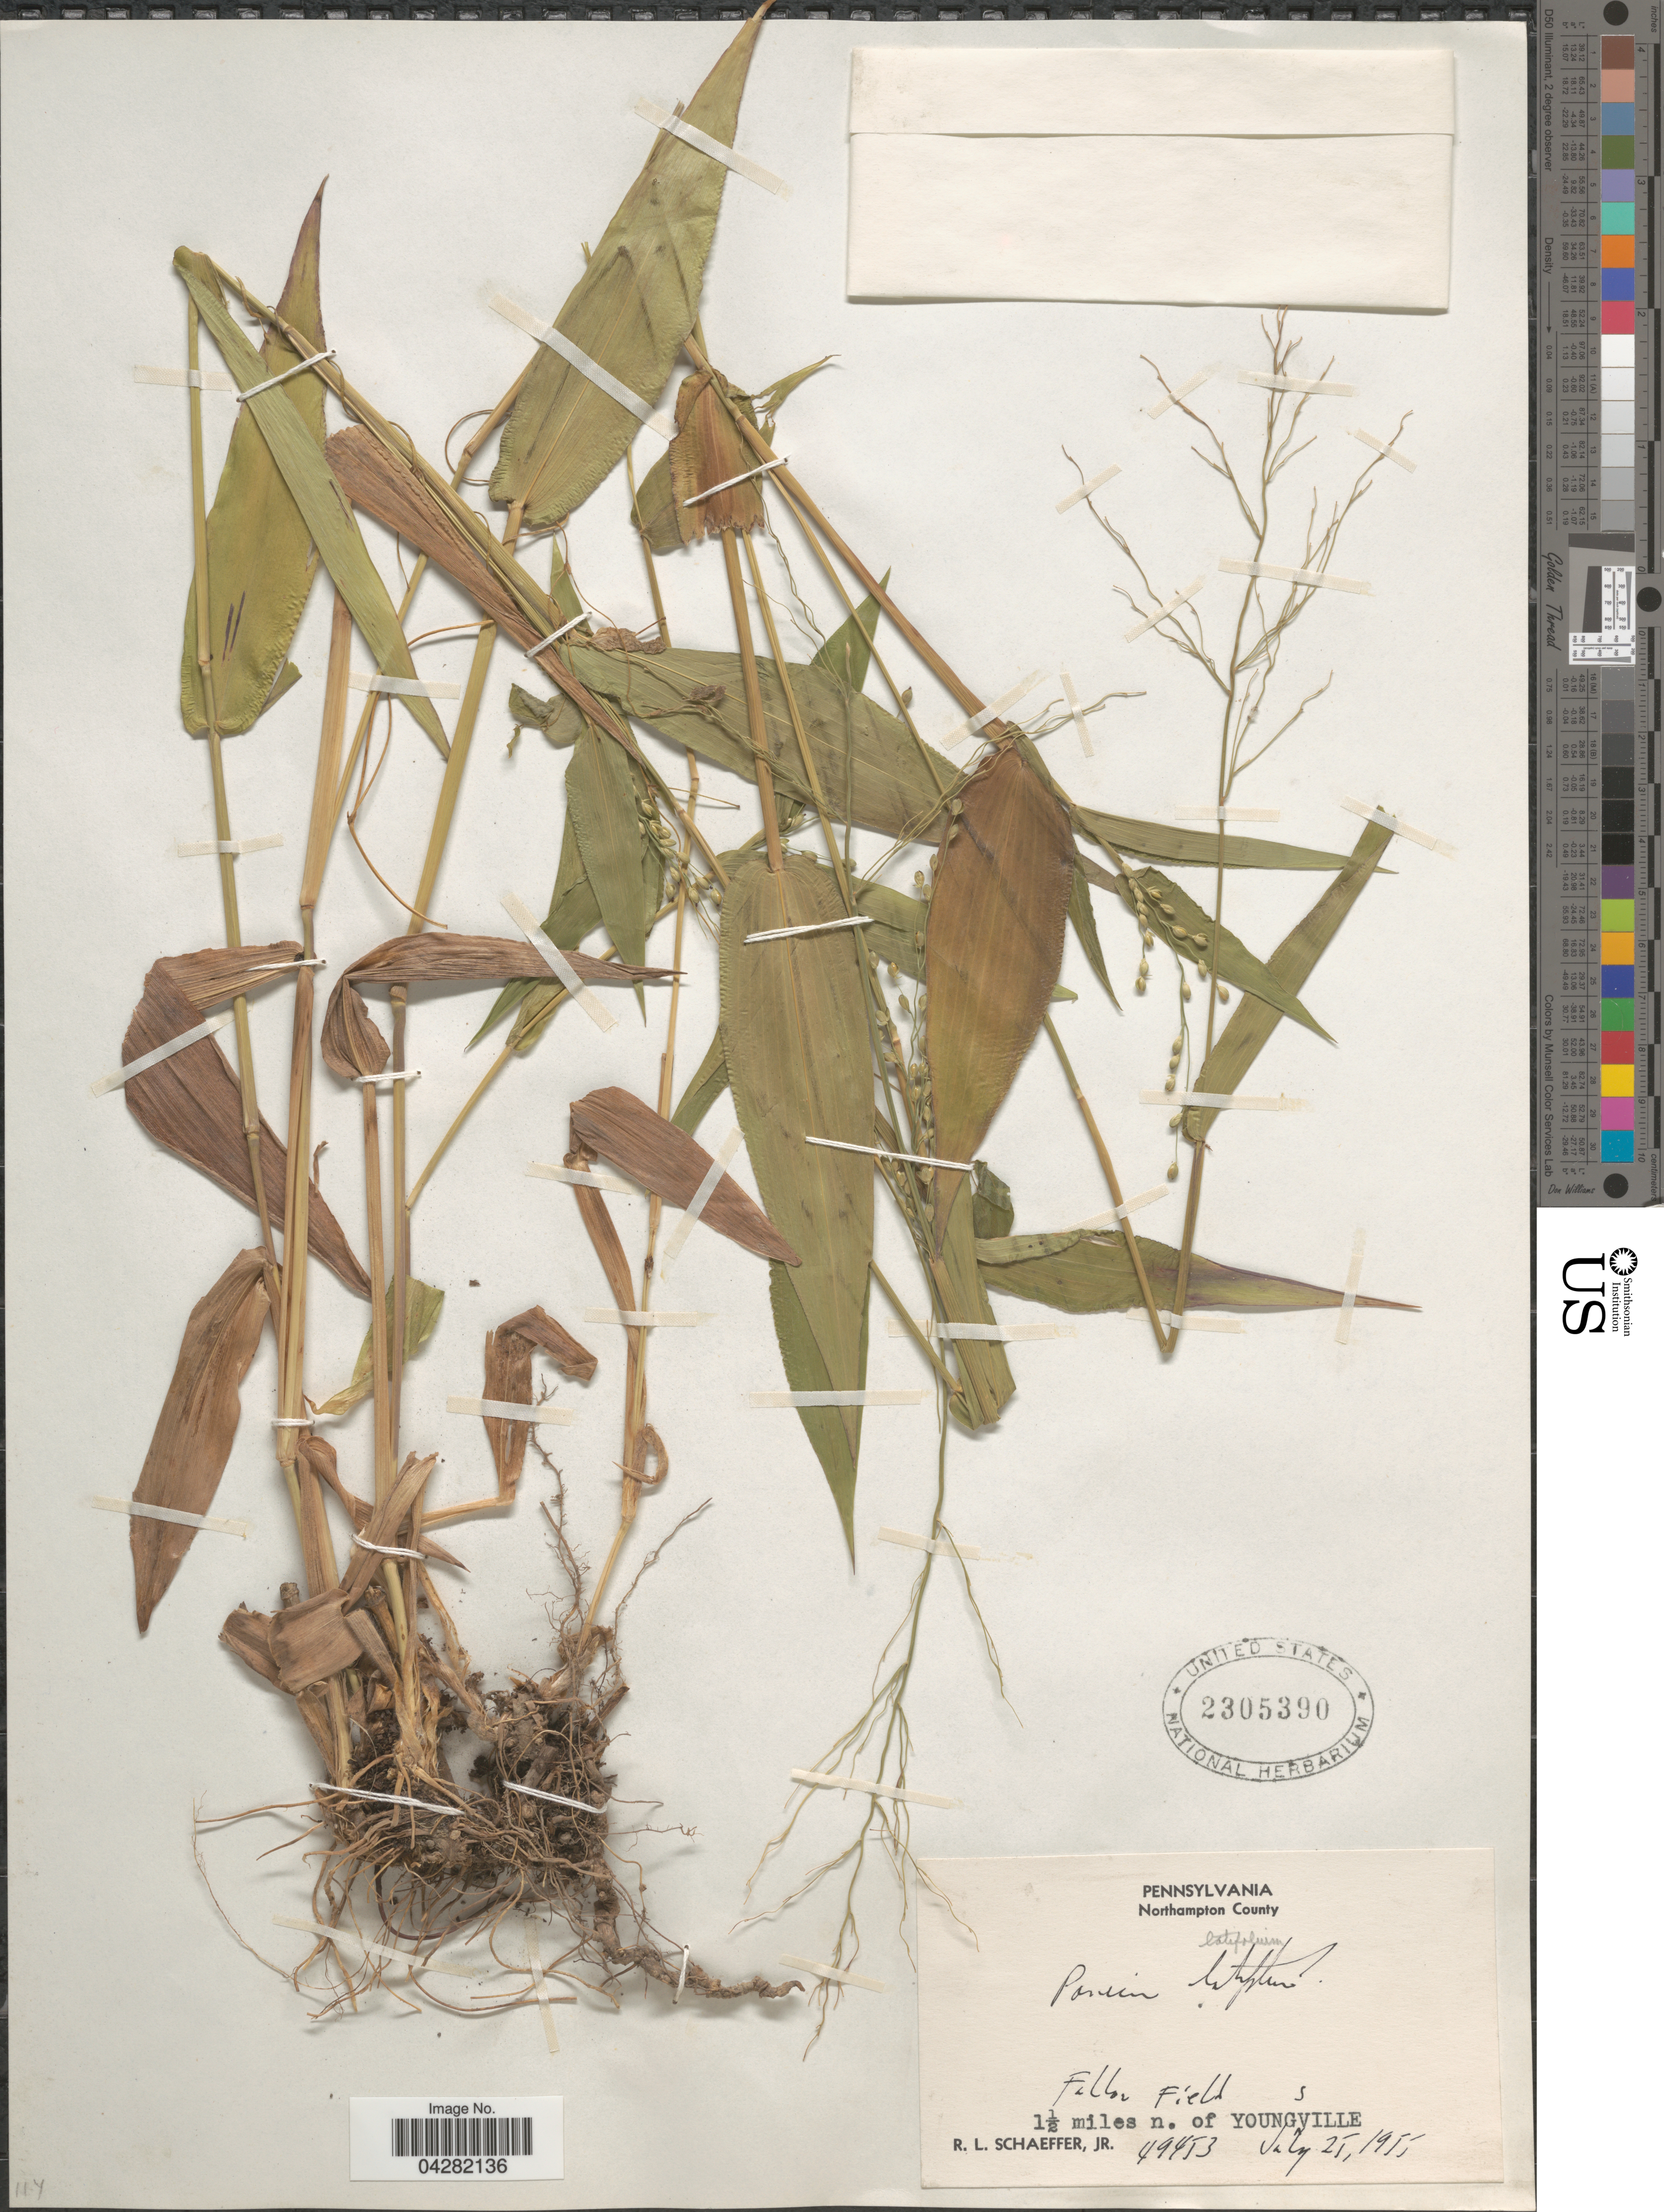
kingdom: Plantae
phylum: Tracheophyta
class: Liliopsida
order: Poales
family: Poaceae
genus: Dichanthelium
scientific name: Dichanthelium latifolium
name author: (L.) Harvill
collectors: R. L. Schaeffer Jr.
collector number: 49453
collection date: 1955-07-25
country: United States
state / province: Pennsylvania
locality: Northampton County. Fallow Field. 1½ miles n. of Youngsville.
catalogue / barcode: US 2305390